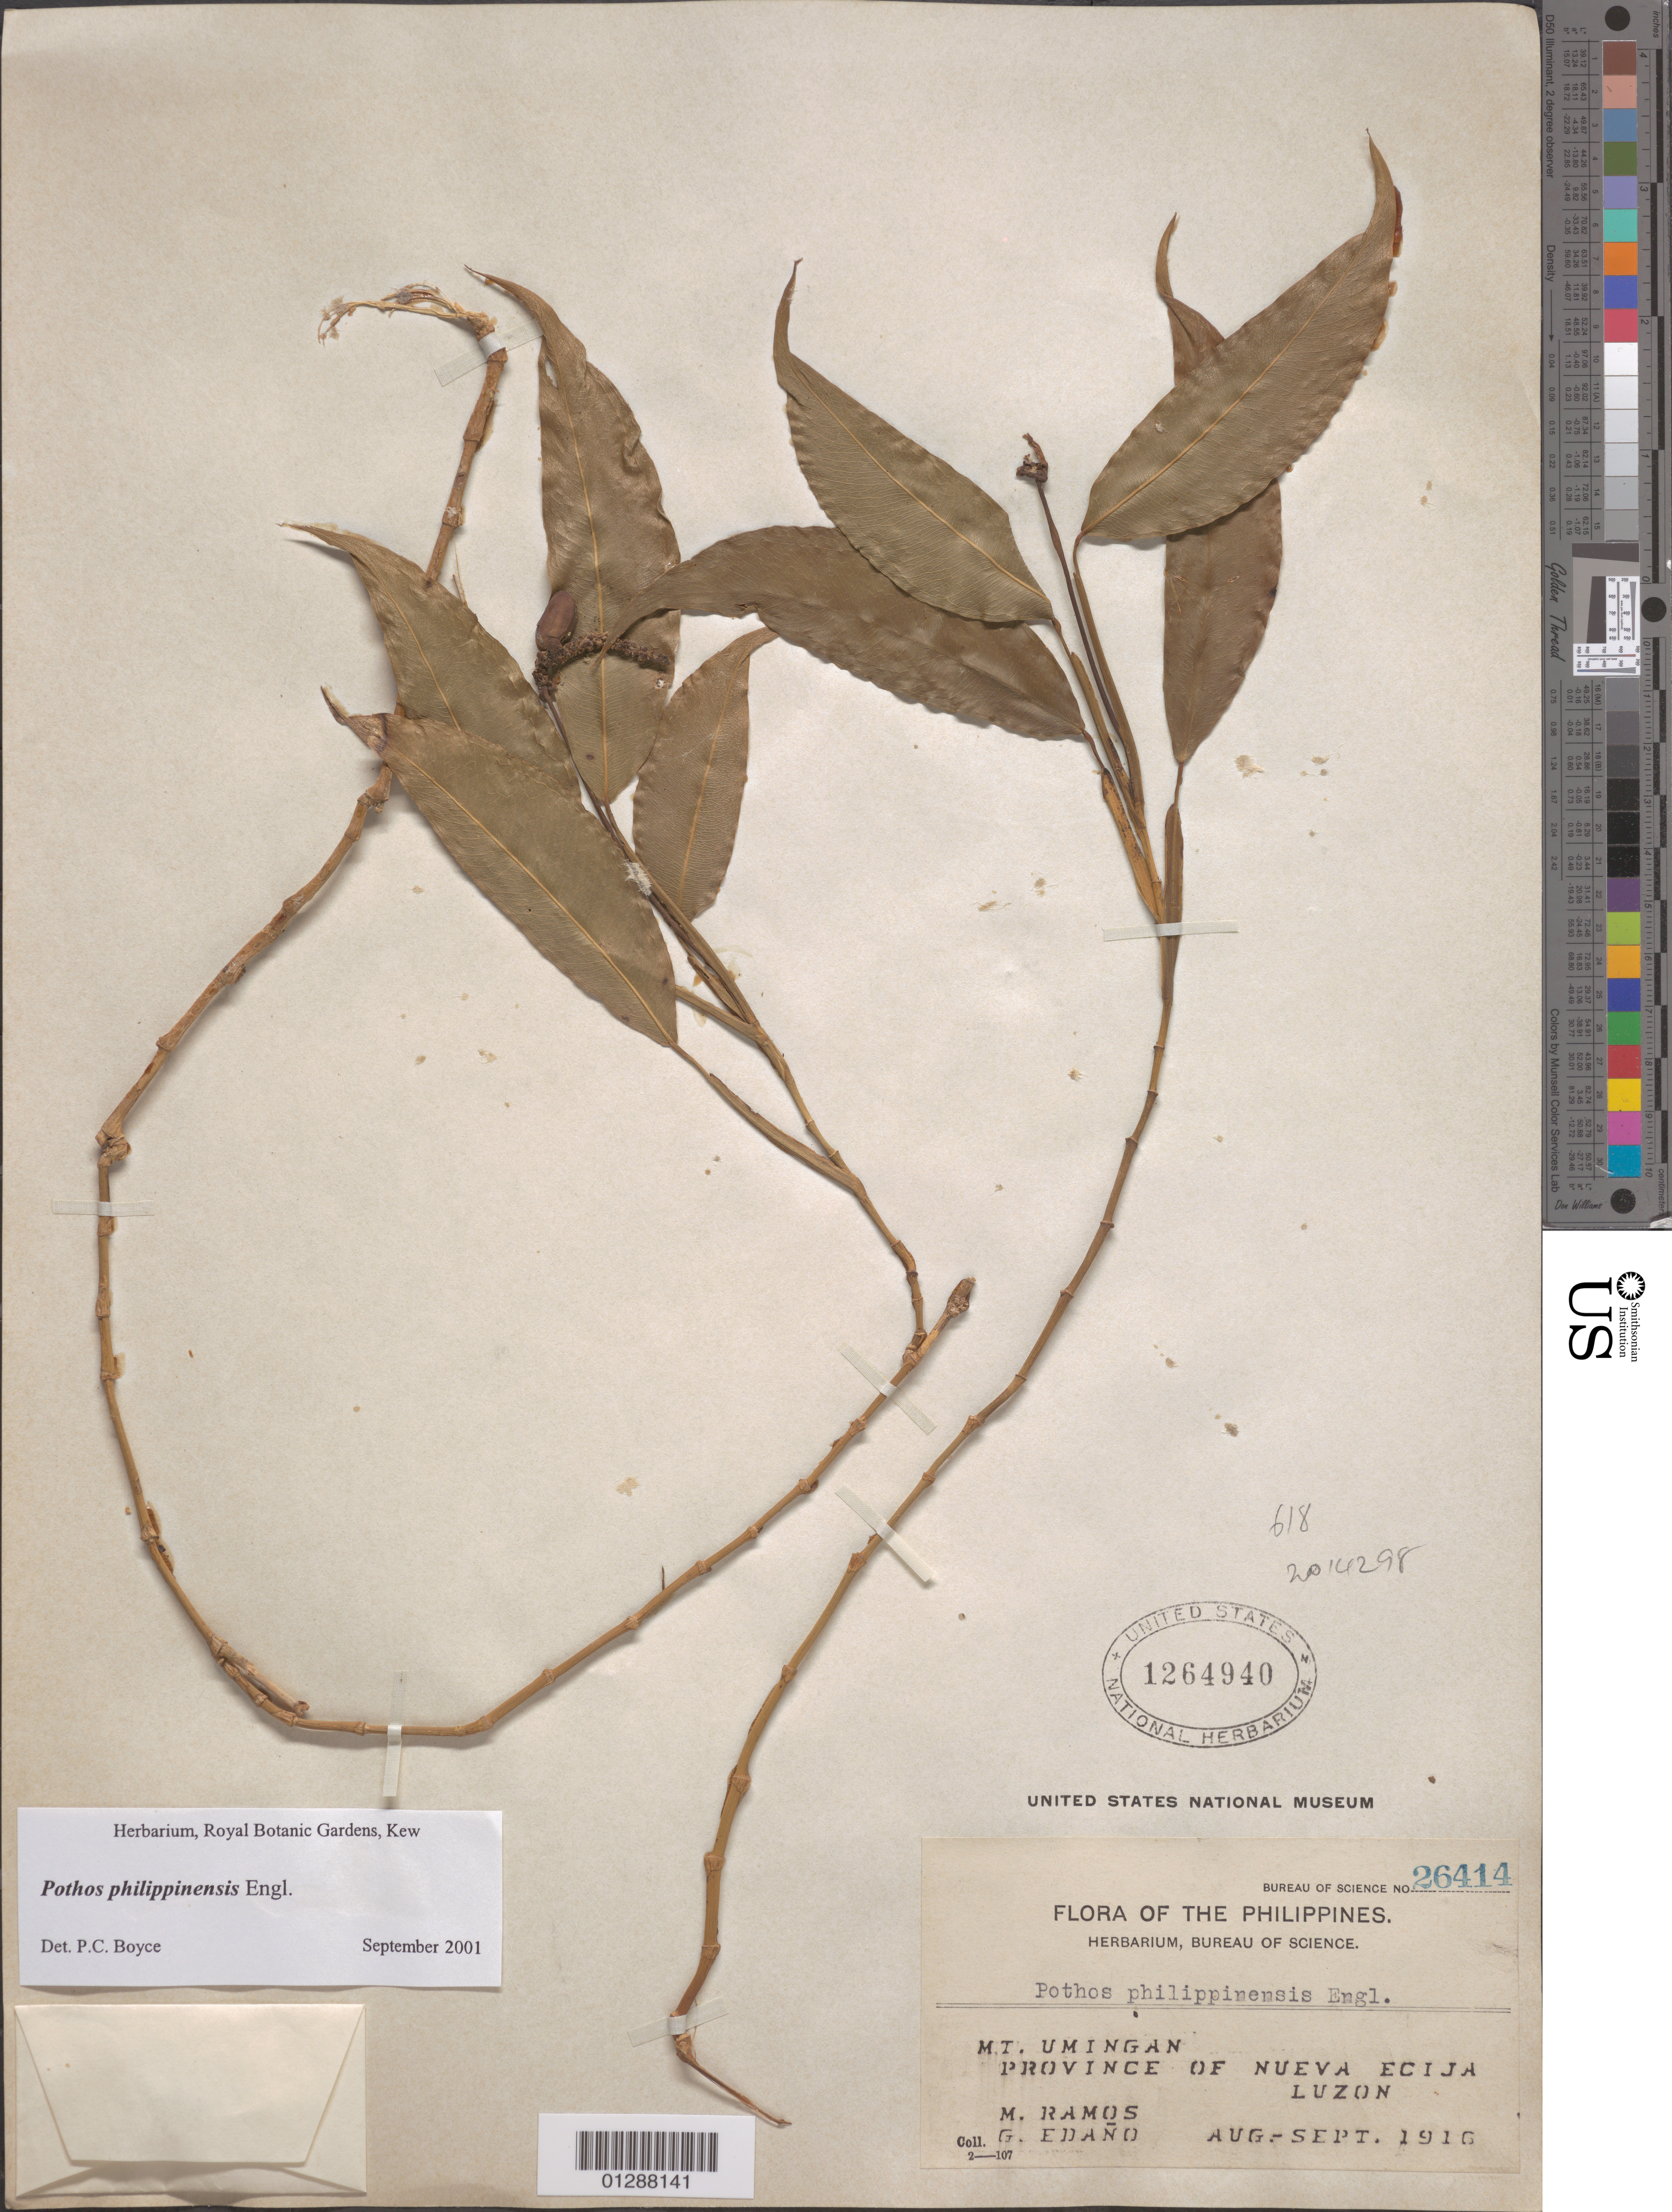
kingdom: Plantae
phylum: Tracheophyta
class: Liliopsida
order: Alismatales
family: Araceae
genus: Pothos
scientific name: Pothos philippinensis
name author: Engl.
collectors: M. Ramos & G. Edaño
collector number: Bureau of Science 26414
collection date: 1916-08/1916-09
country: Philippines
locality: Mt. Umingan. Province of Nueva Ecija. Luzon.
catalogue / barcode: US 1264940